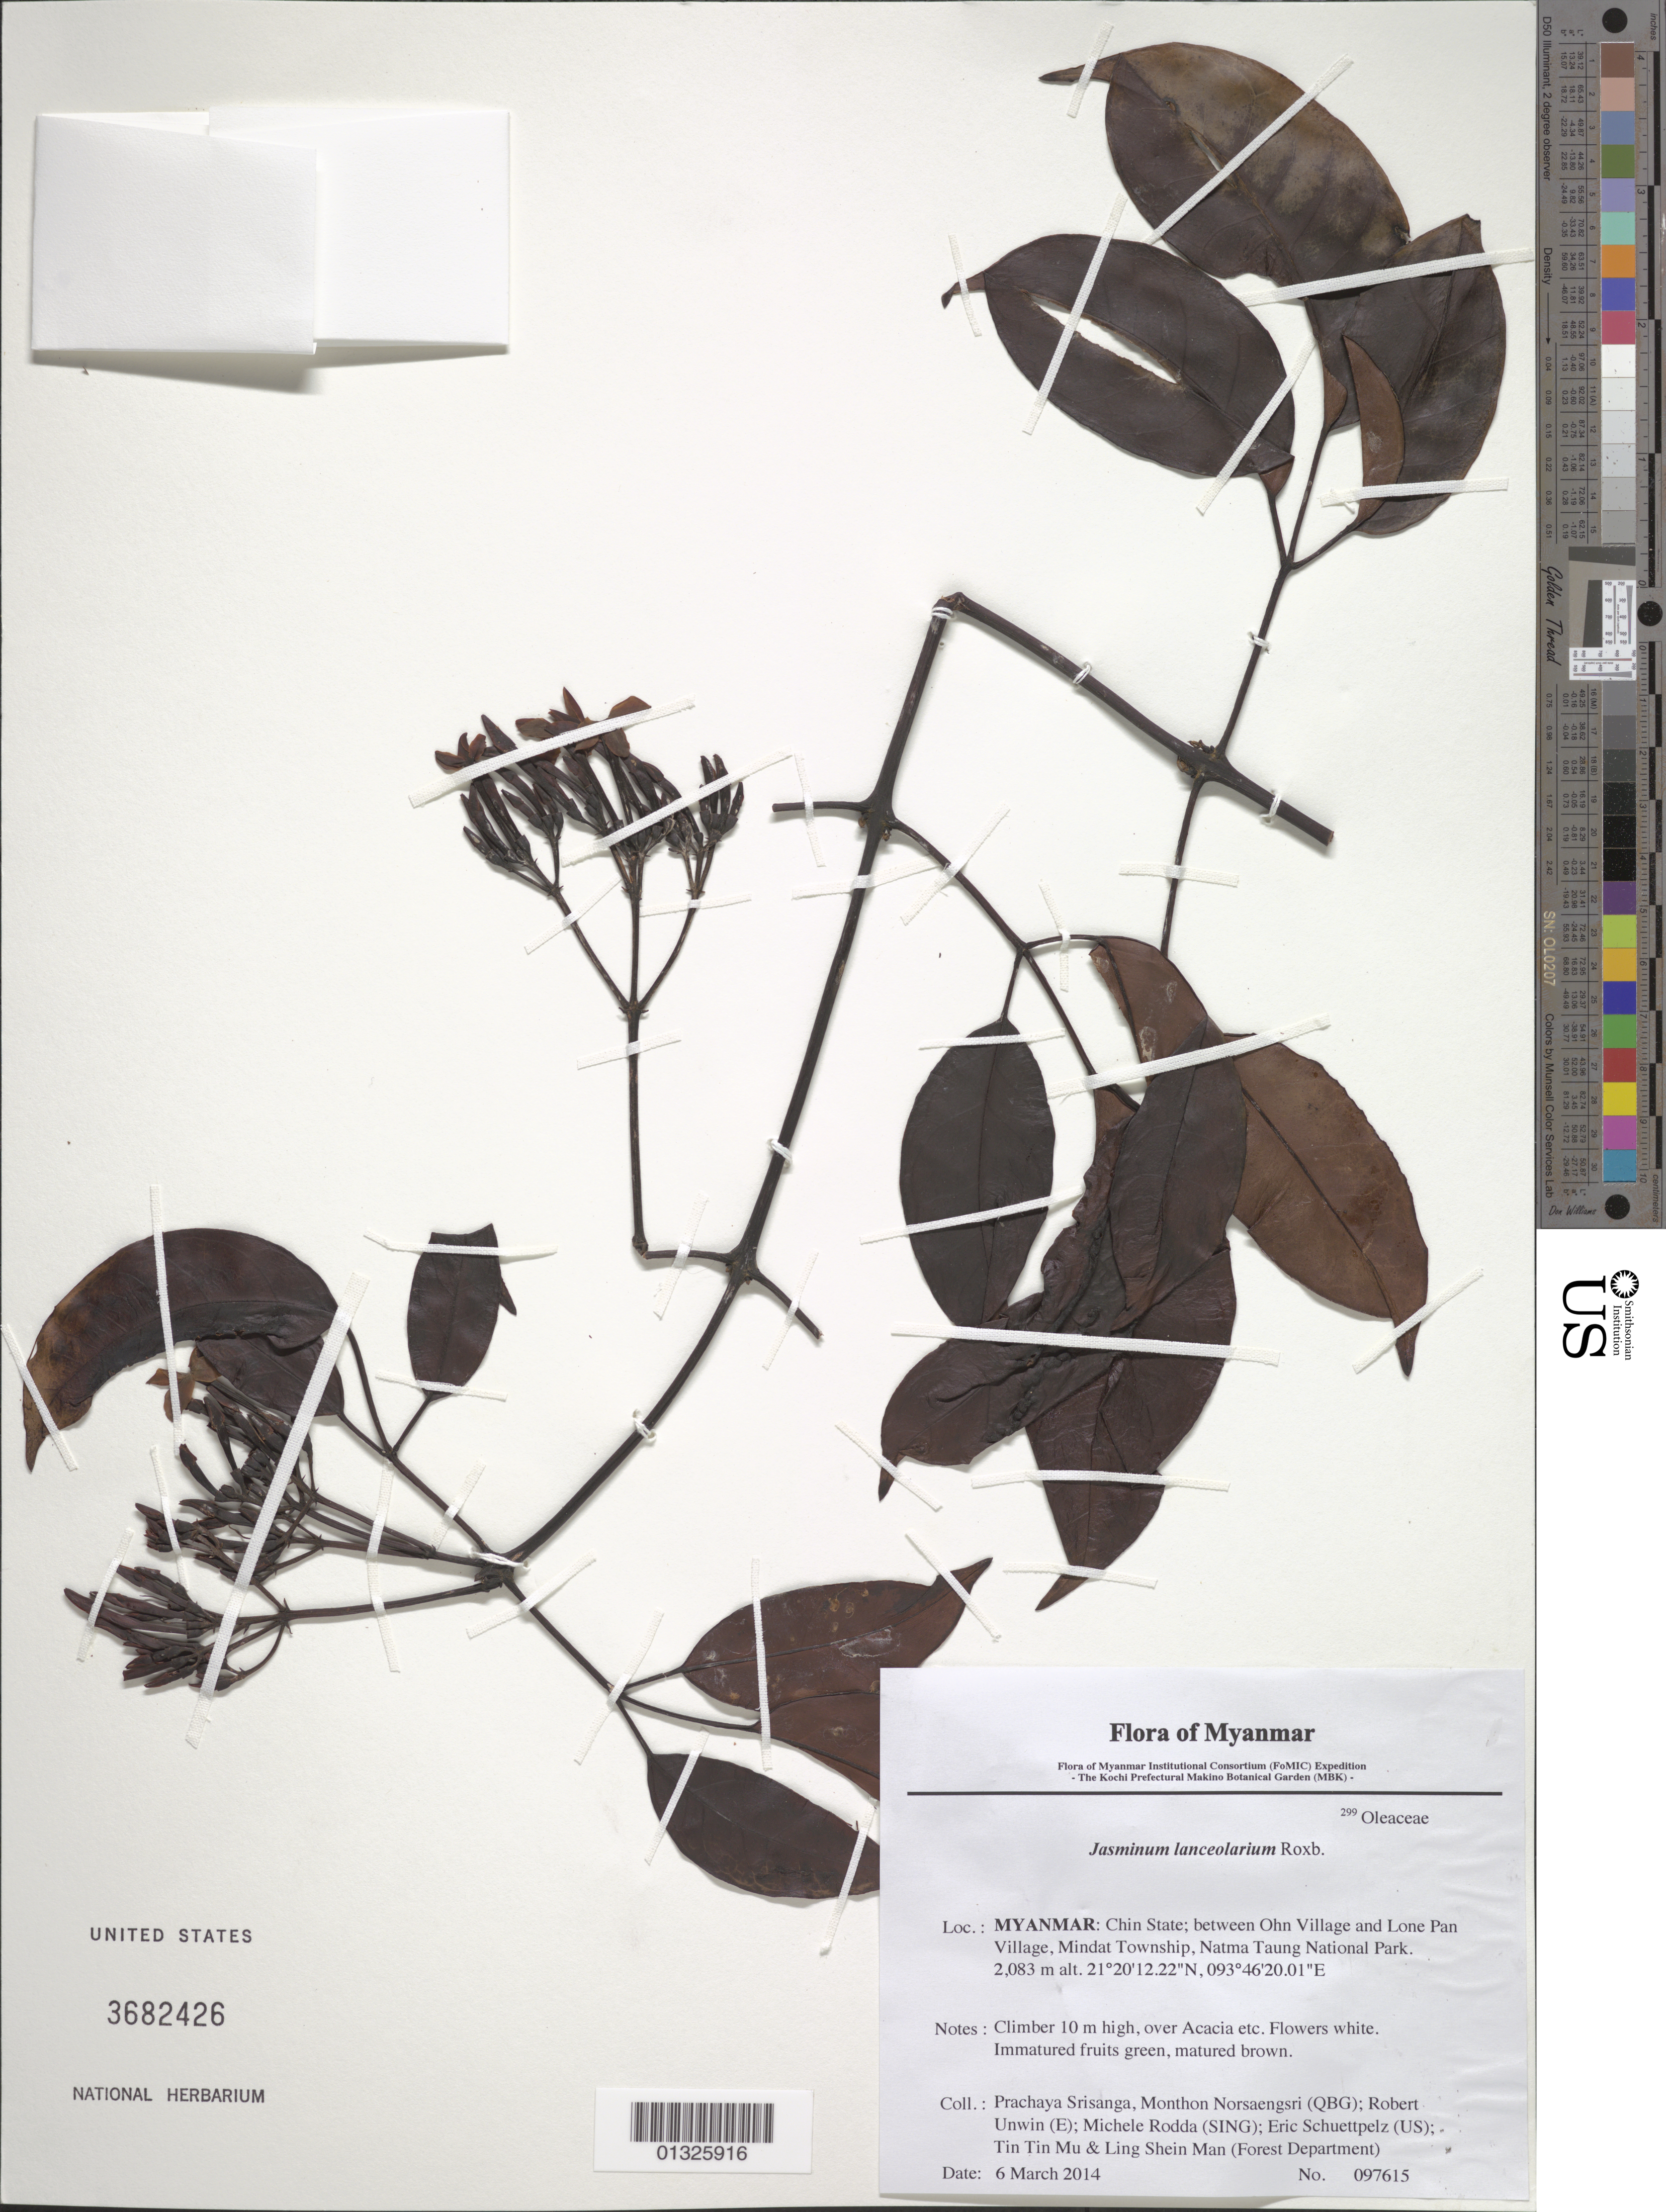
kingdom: Plantae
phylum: Tracheophyta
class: Magnoliopsida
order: Lamiales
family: Oleaceae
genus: Jasminum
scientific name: Jasminum lanceolarium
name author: Roxb.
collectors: P. Srisanga, M. Norsaengsri, R. Unwin, M. Rodda, E. Schuettpelz, Tin Tin Mu & Ling Shein Man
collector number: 97615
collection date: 2014-03-06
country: Myanmar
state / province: Chin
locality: Between Ohn Village and Lone Pan Village, Mindat Township, Natma Taung National Park.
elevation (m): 2083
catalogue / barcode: US 3682426